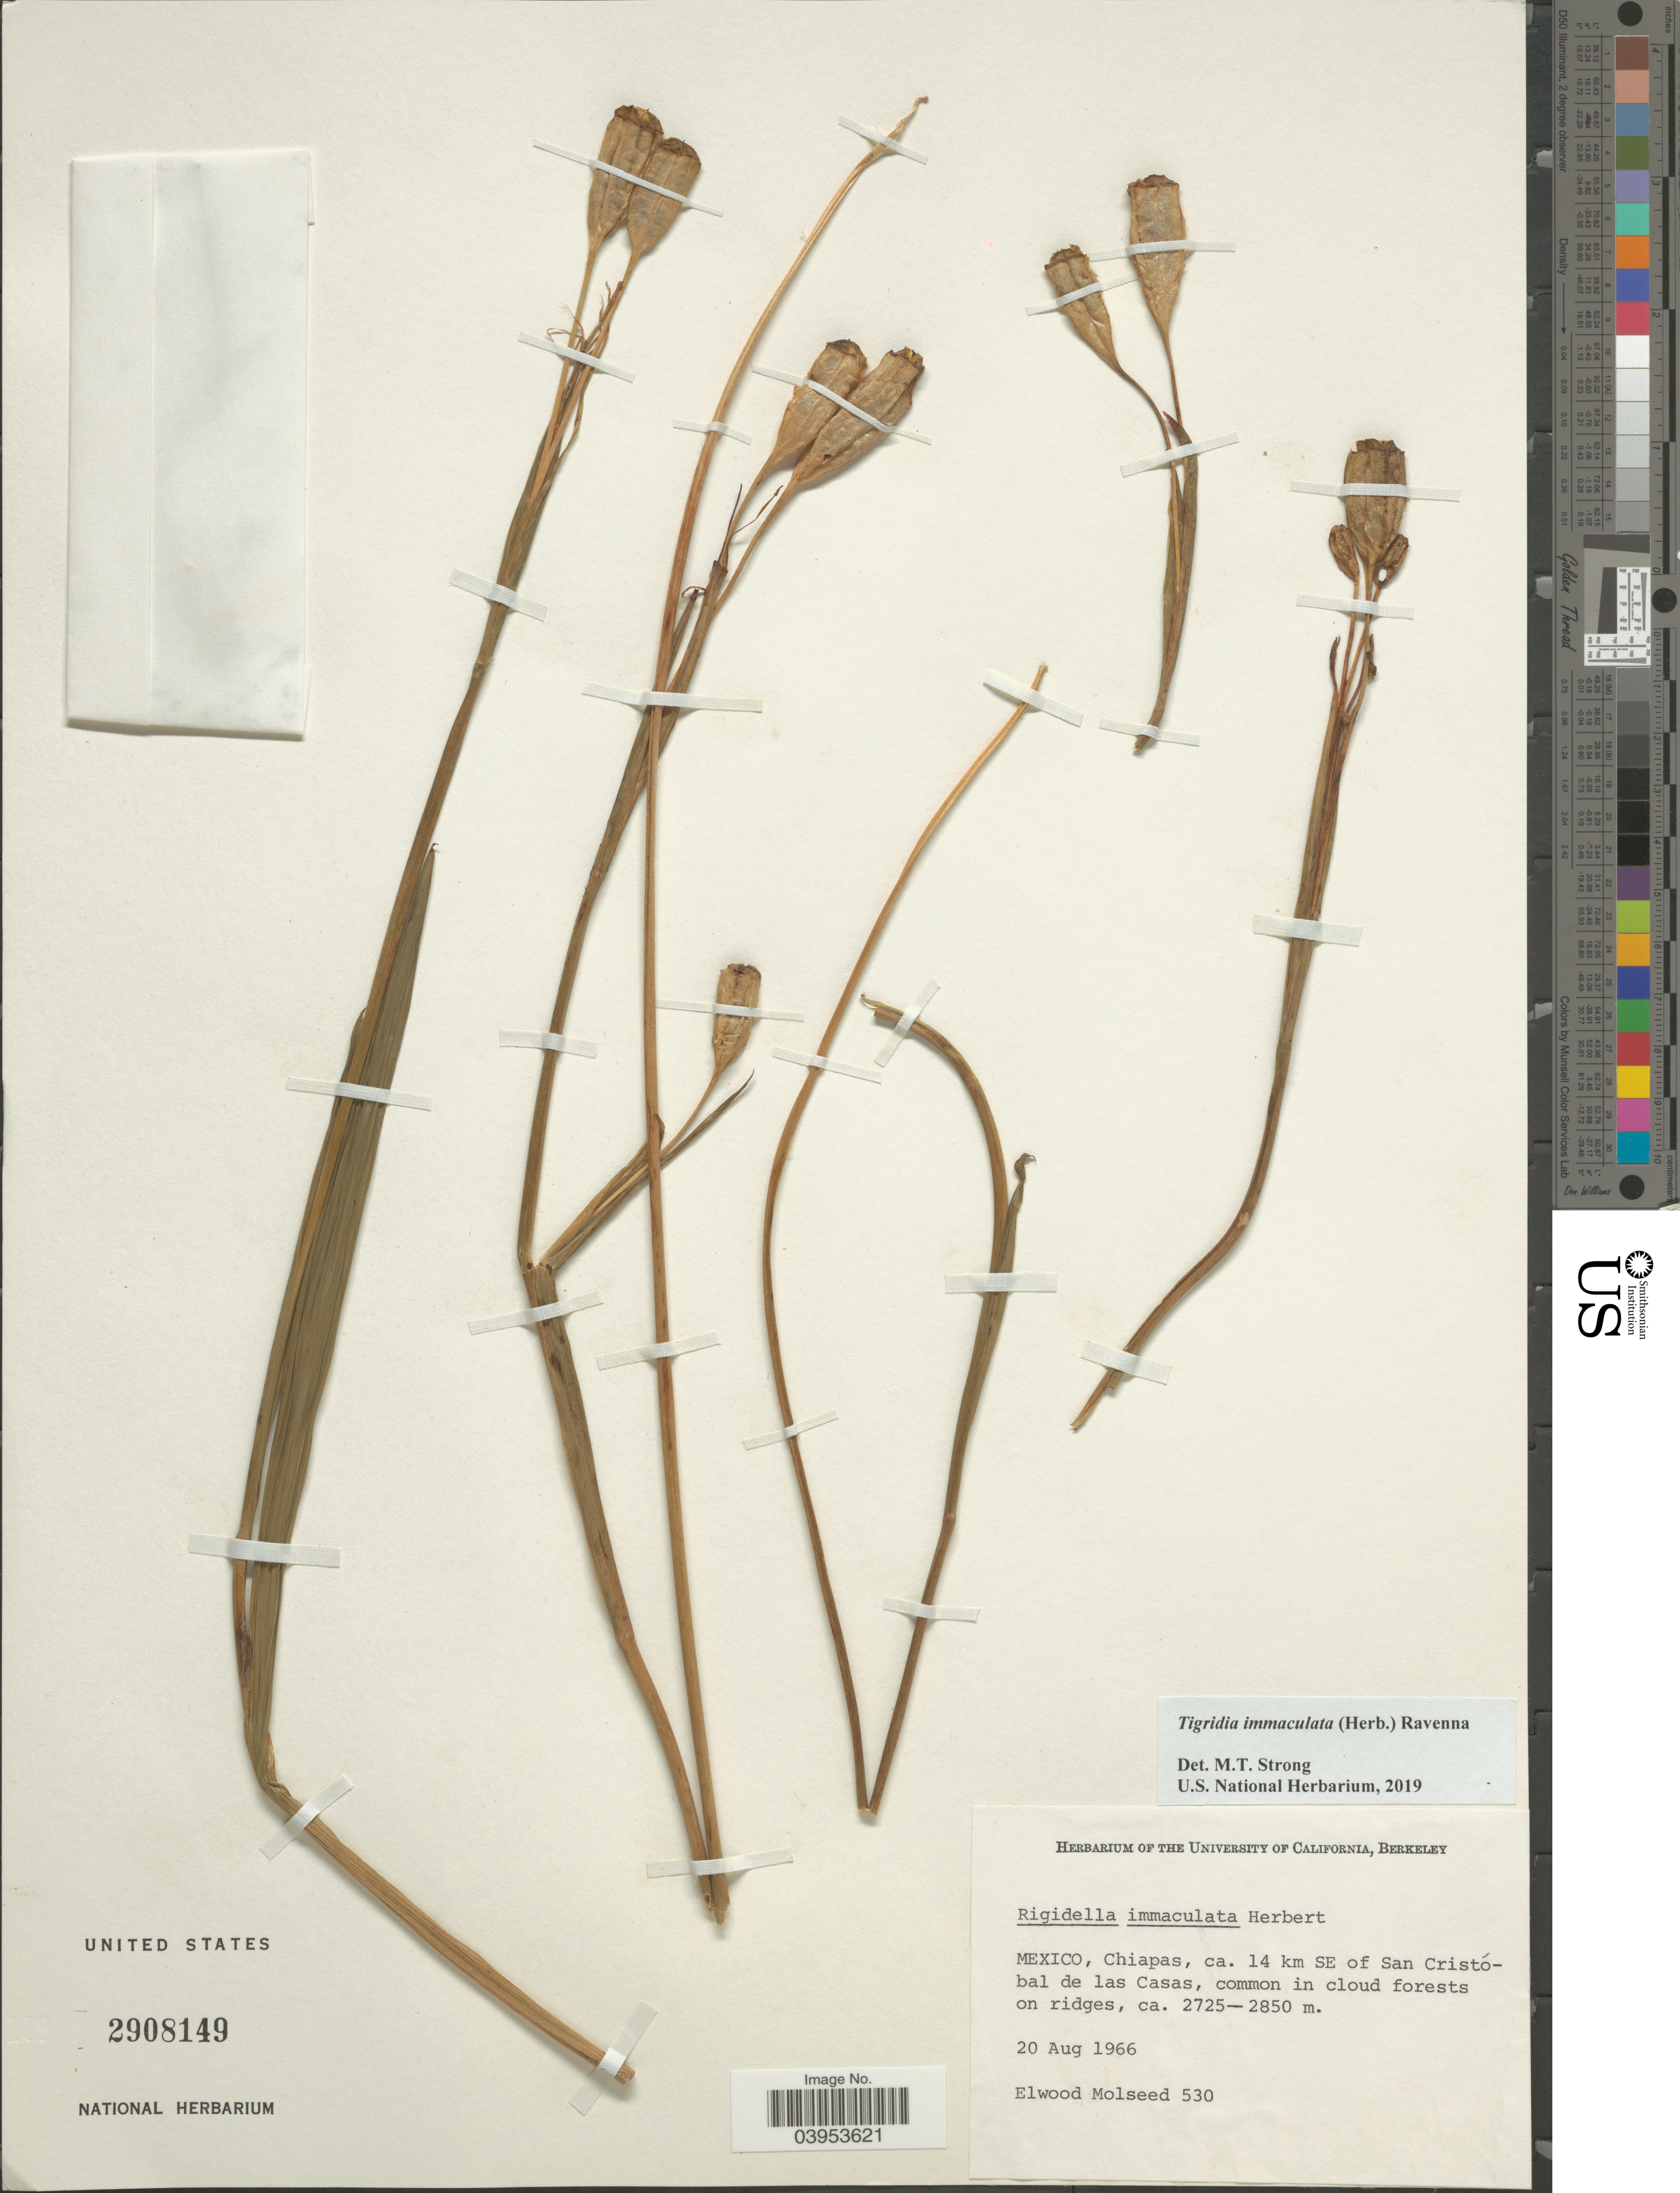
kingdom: Plantae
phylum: Tracheophyta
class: Liliopsida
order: Asparagales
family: Iridaceae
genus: Tigridia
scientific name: Tigridia immaculata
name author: (Herb.) Ravenna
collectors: E. Molseed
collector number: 530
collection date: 1966-08-20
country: Mexico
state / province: Chiapas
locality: Ca. 14 km SE of San Cristóbal de las Casas.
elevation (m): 2725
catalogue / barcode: US 2908149